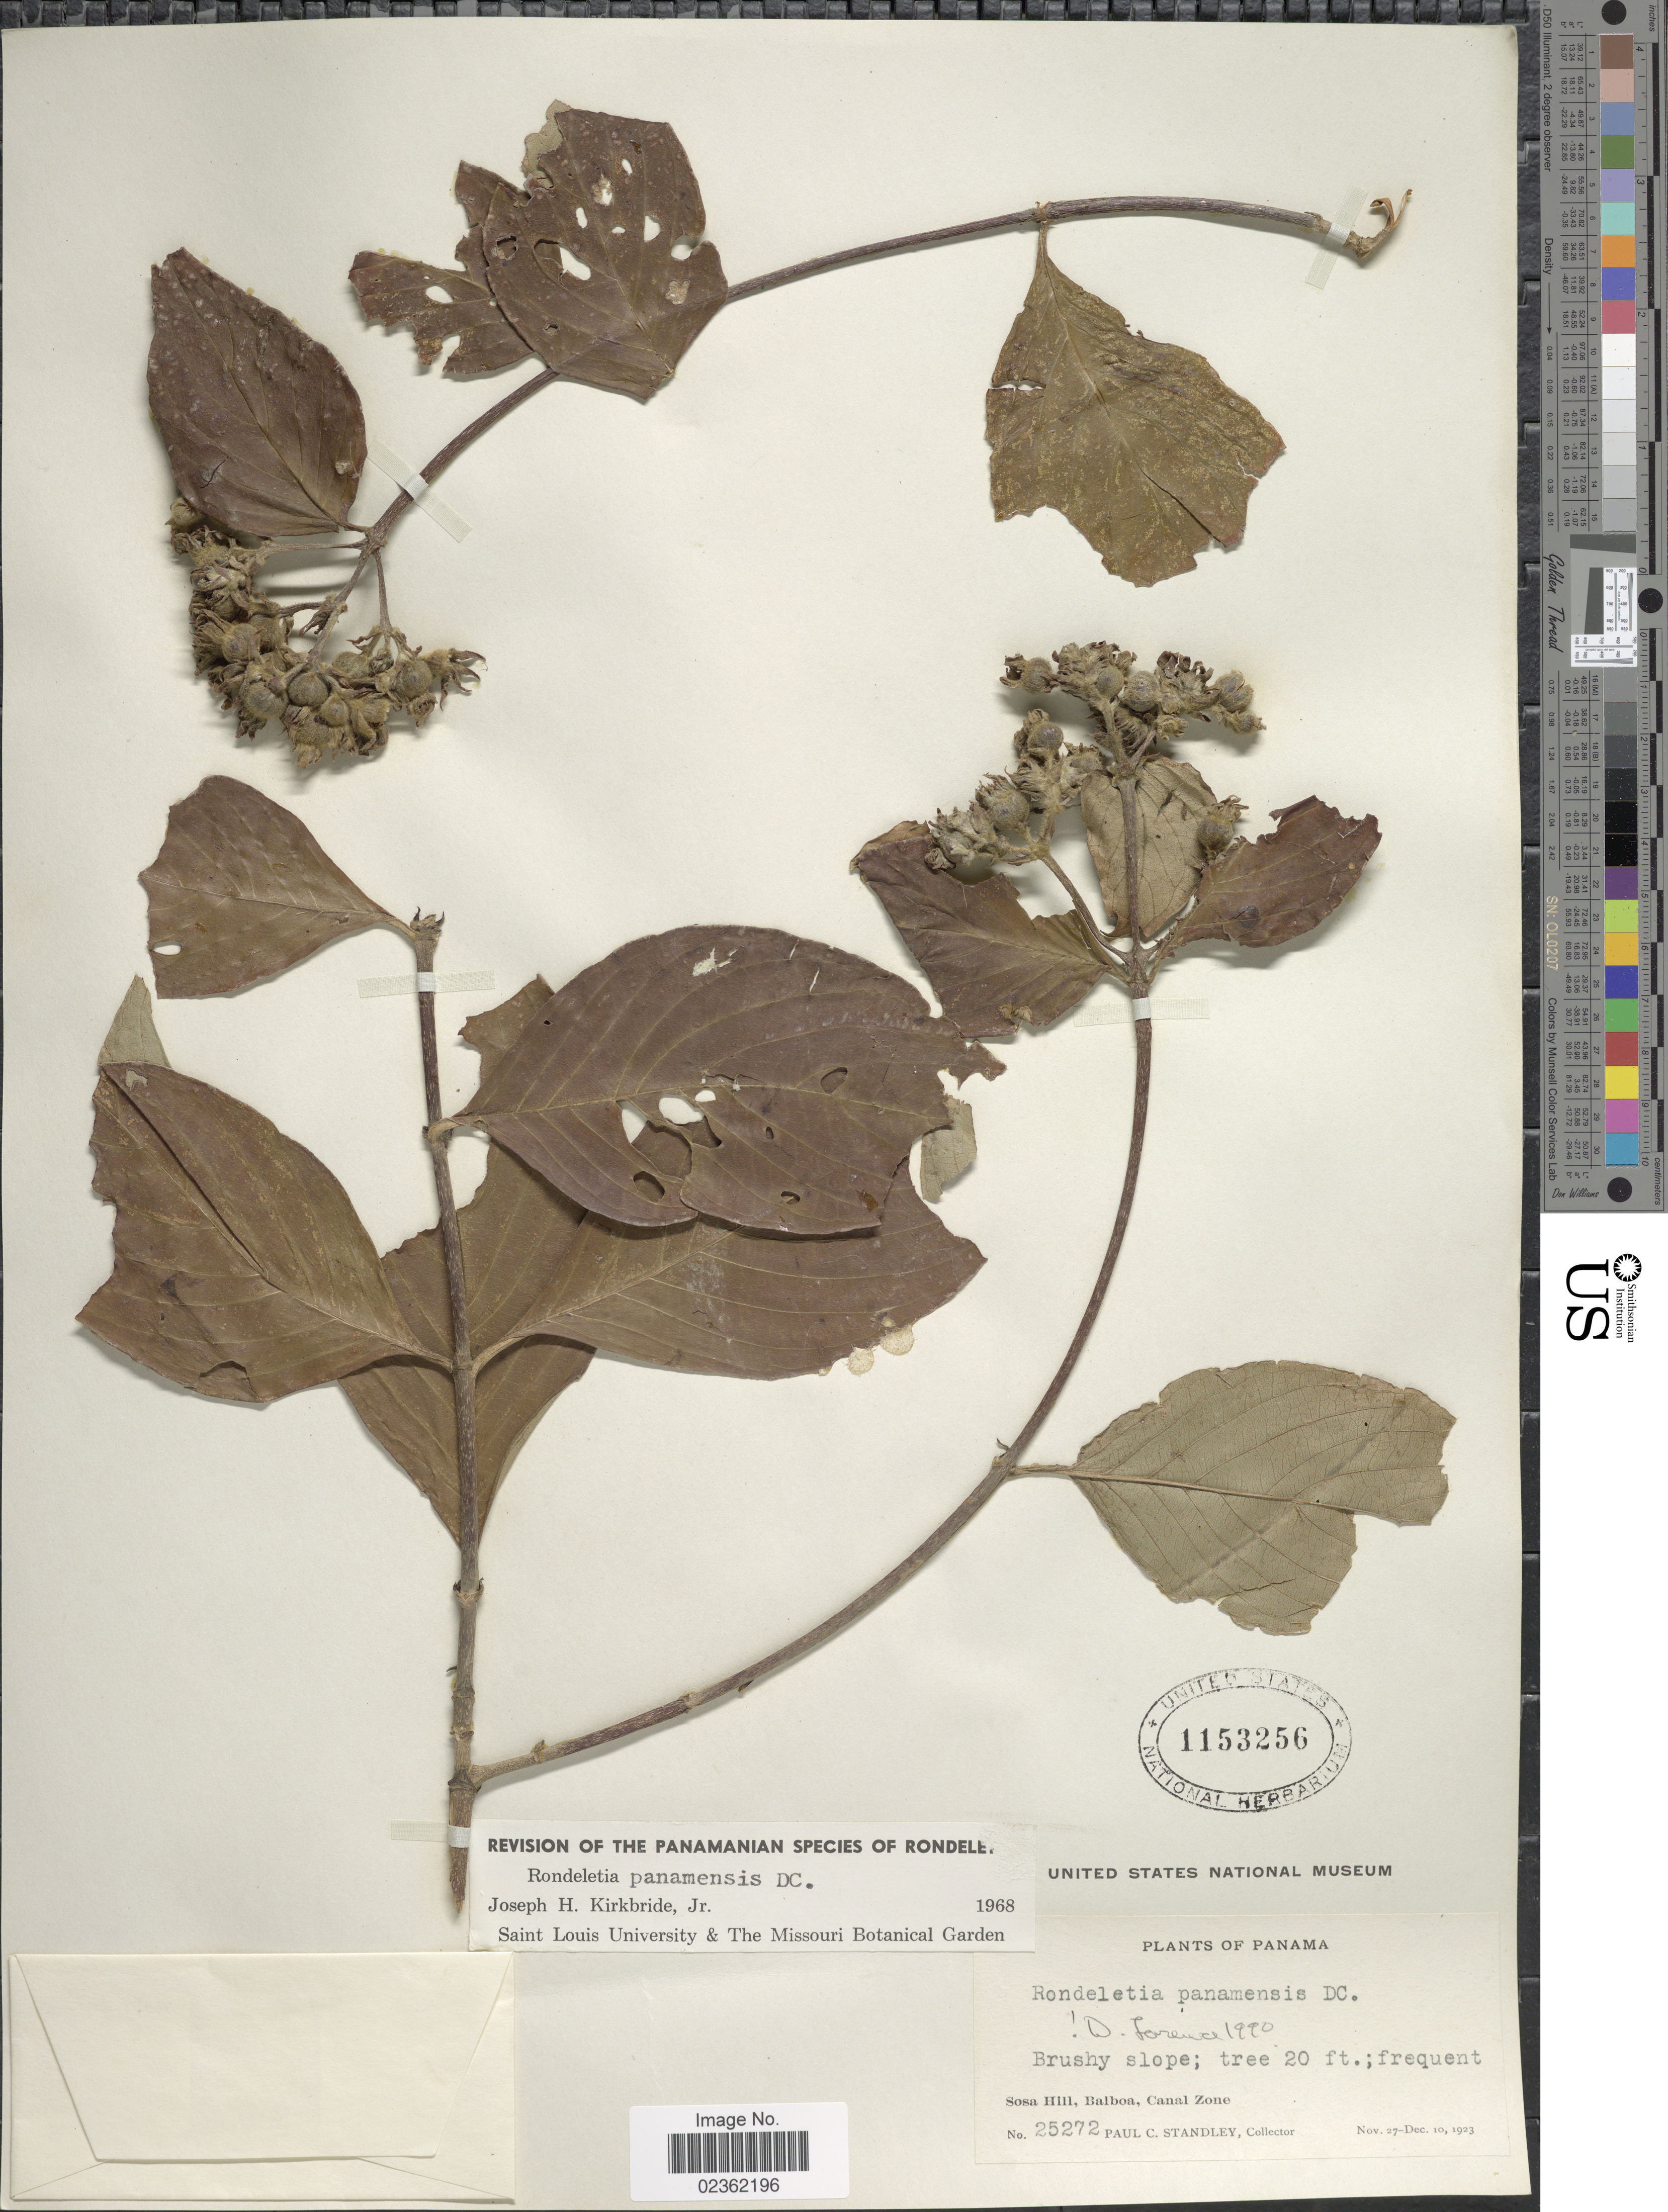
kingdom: Plantae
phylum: Tracheophyta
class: Magnoliopsida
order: Gentianales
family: Rubiaceae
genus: Rondeletia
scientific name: Rondeletia panamensis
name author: DC.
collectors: P. C. Standley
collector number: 25272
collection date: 1923-11-27/1923-12-10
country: Panama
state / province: Colón / Panamá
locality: Brushy slope, Sosa Hill, Balboa, Canal Zone.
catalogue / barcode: US 1153256